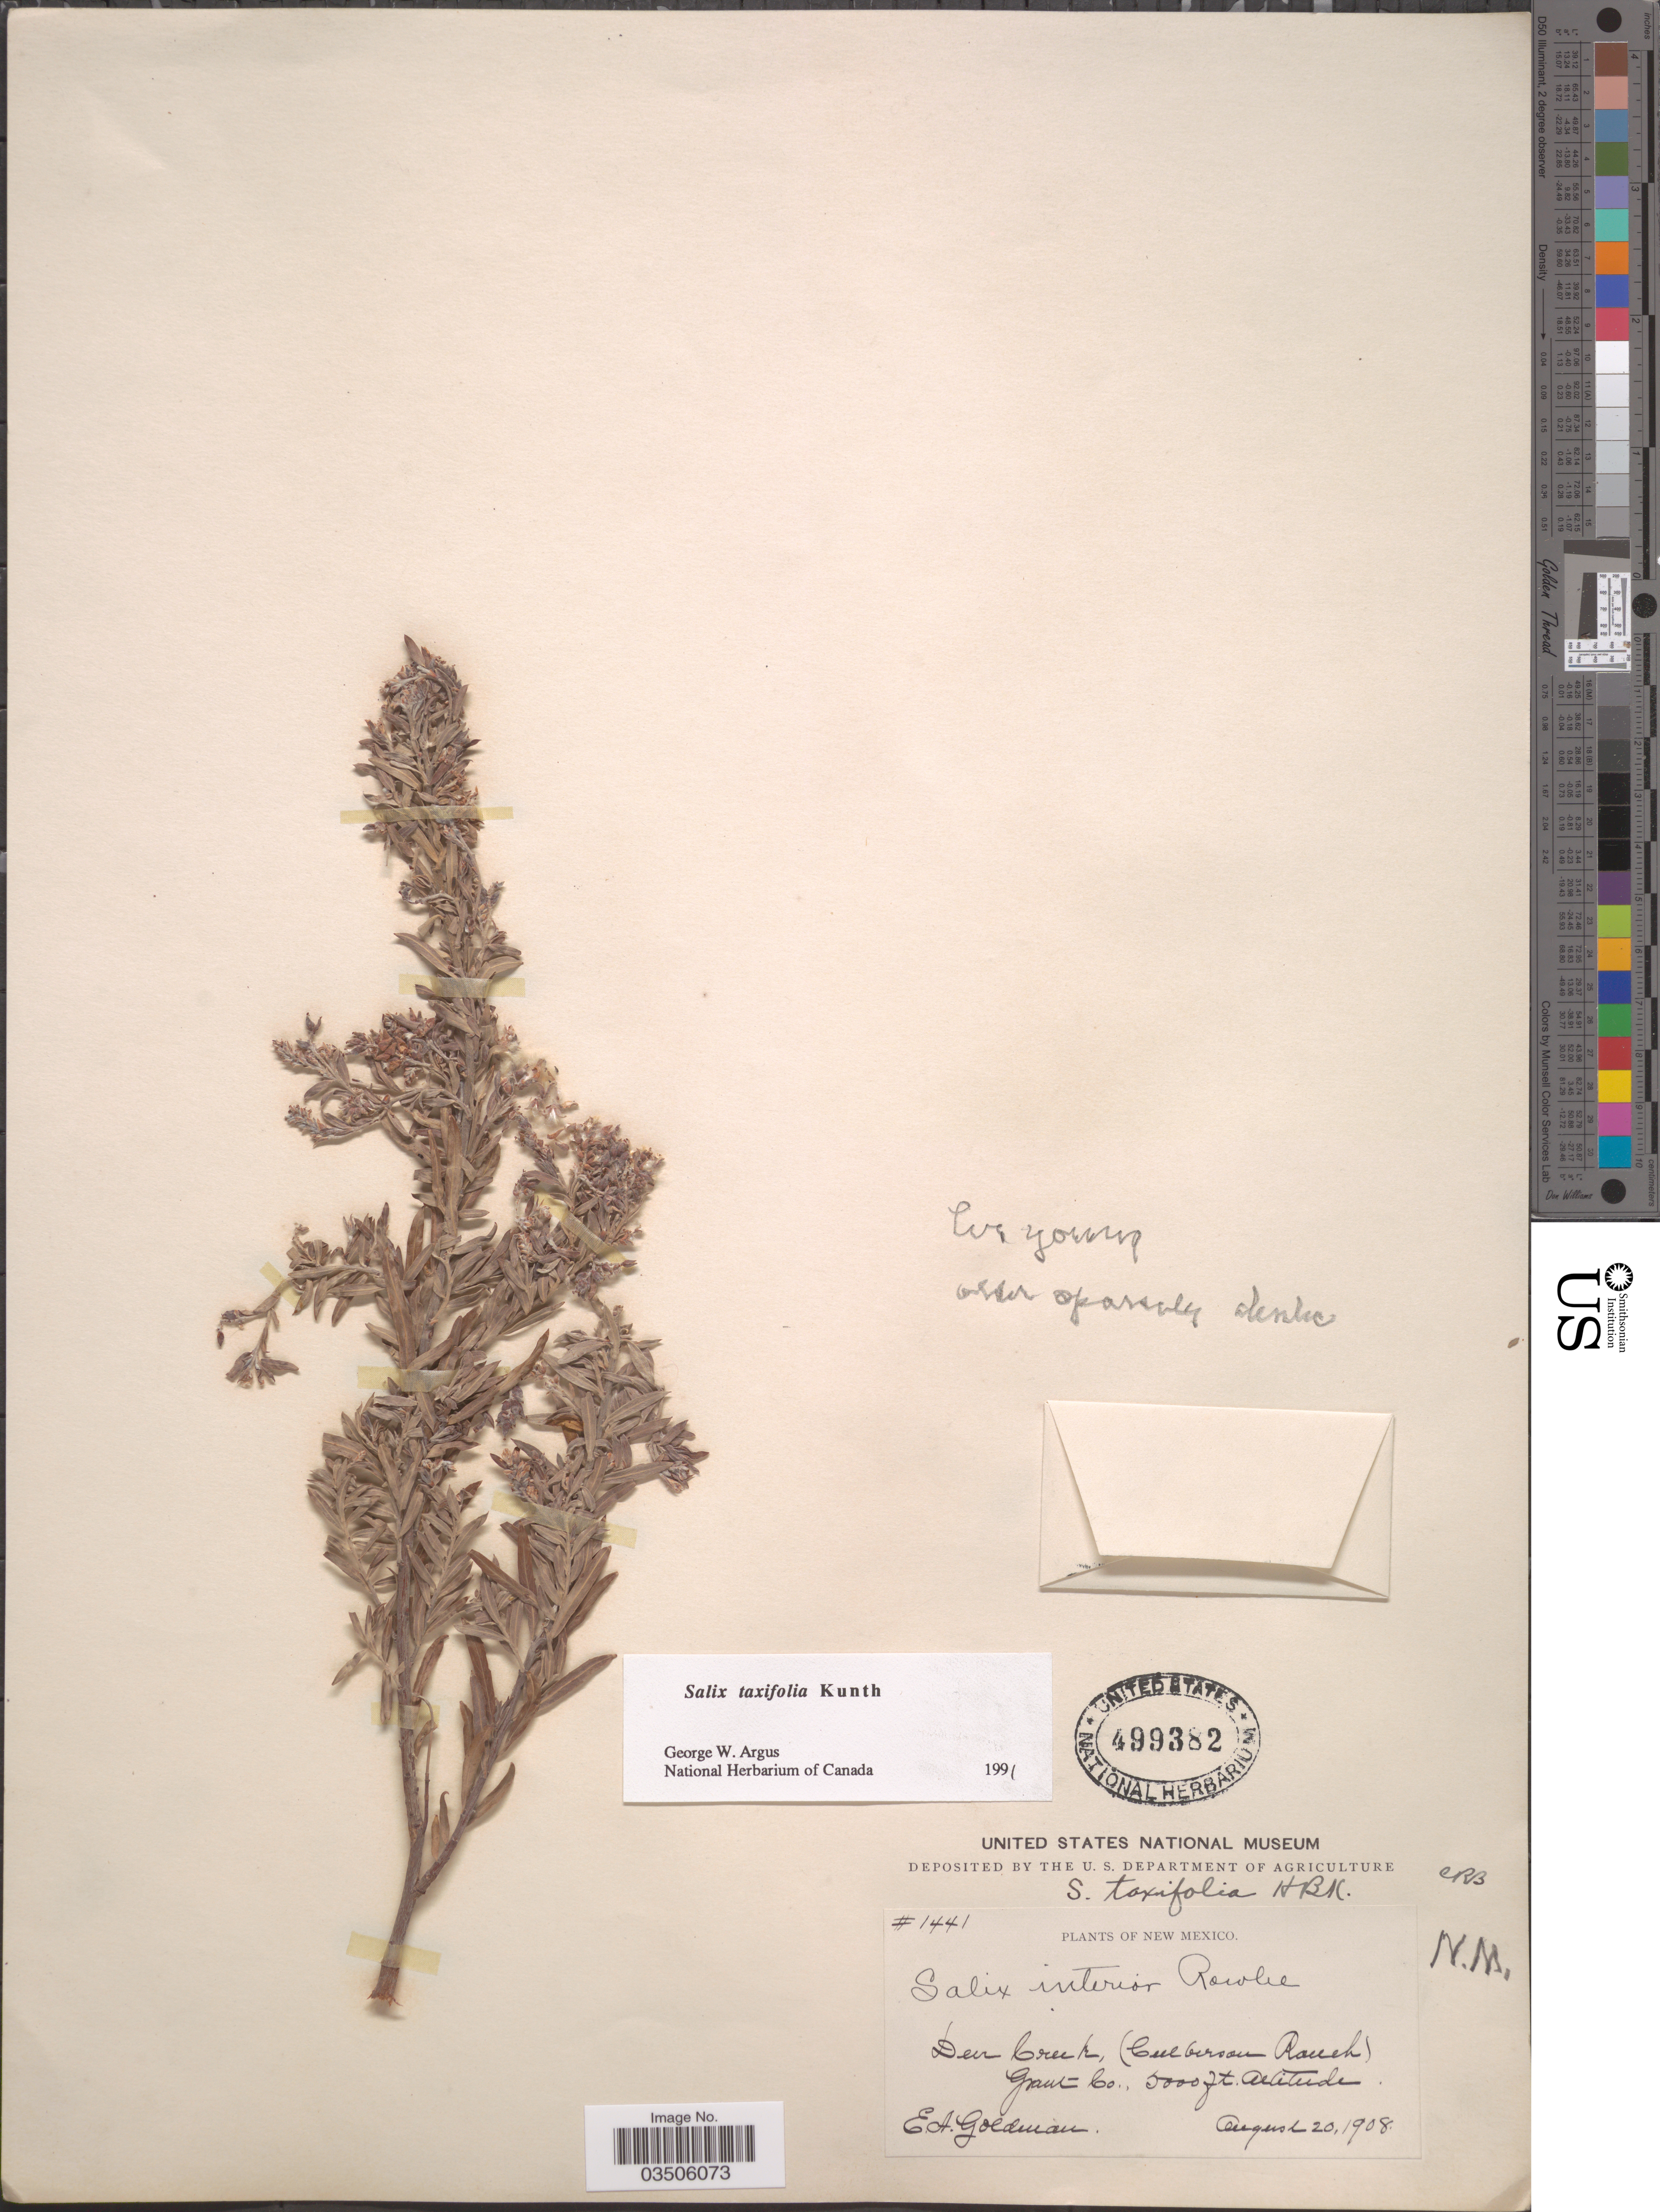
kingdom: Plantae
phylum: Tracheophyta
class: Magnoliopsida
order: Malpighiales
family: Salicaceae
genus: Salix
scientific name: Salix taxifolia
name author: Kunth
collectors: E. A. Goldman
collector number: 1441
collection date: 1908-08-20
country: United States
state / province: New Mexico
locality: Deer Creek (Culberson Ranch) Grant Co.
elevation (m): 1524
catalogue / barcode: US 499382